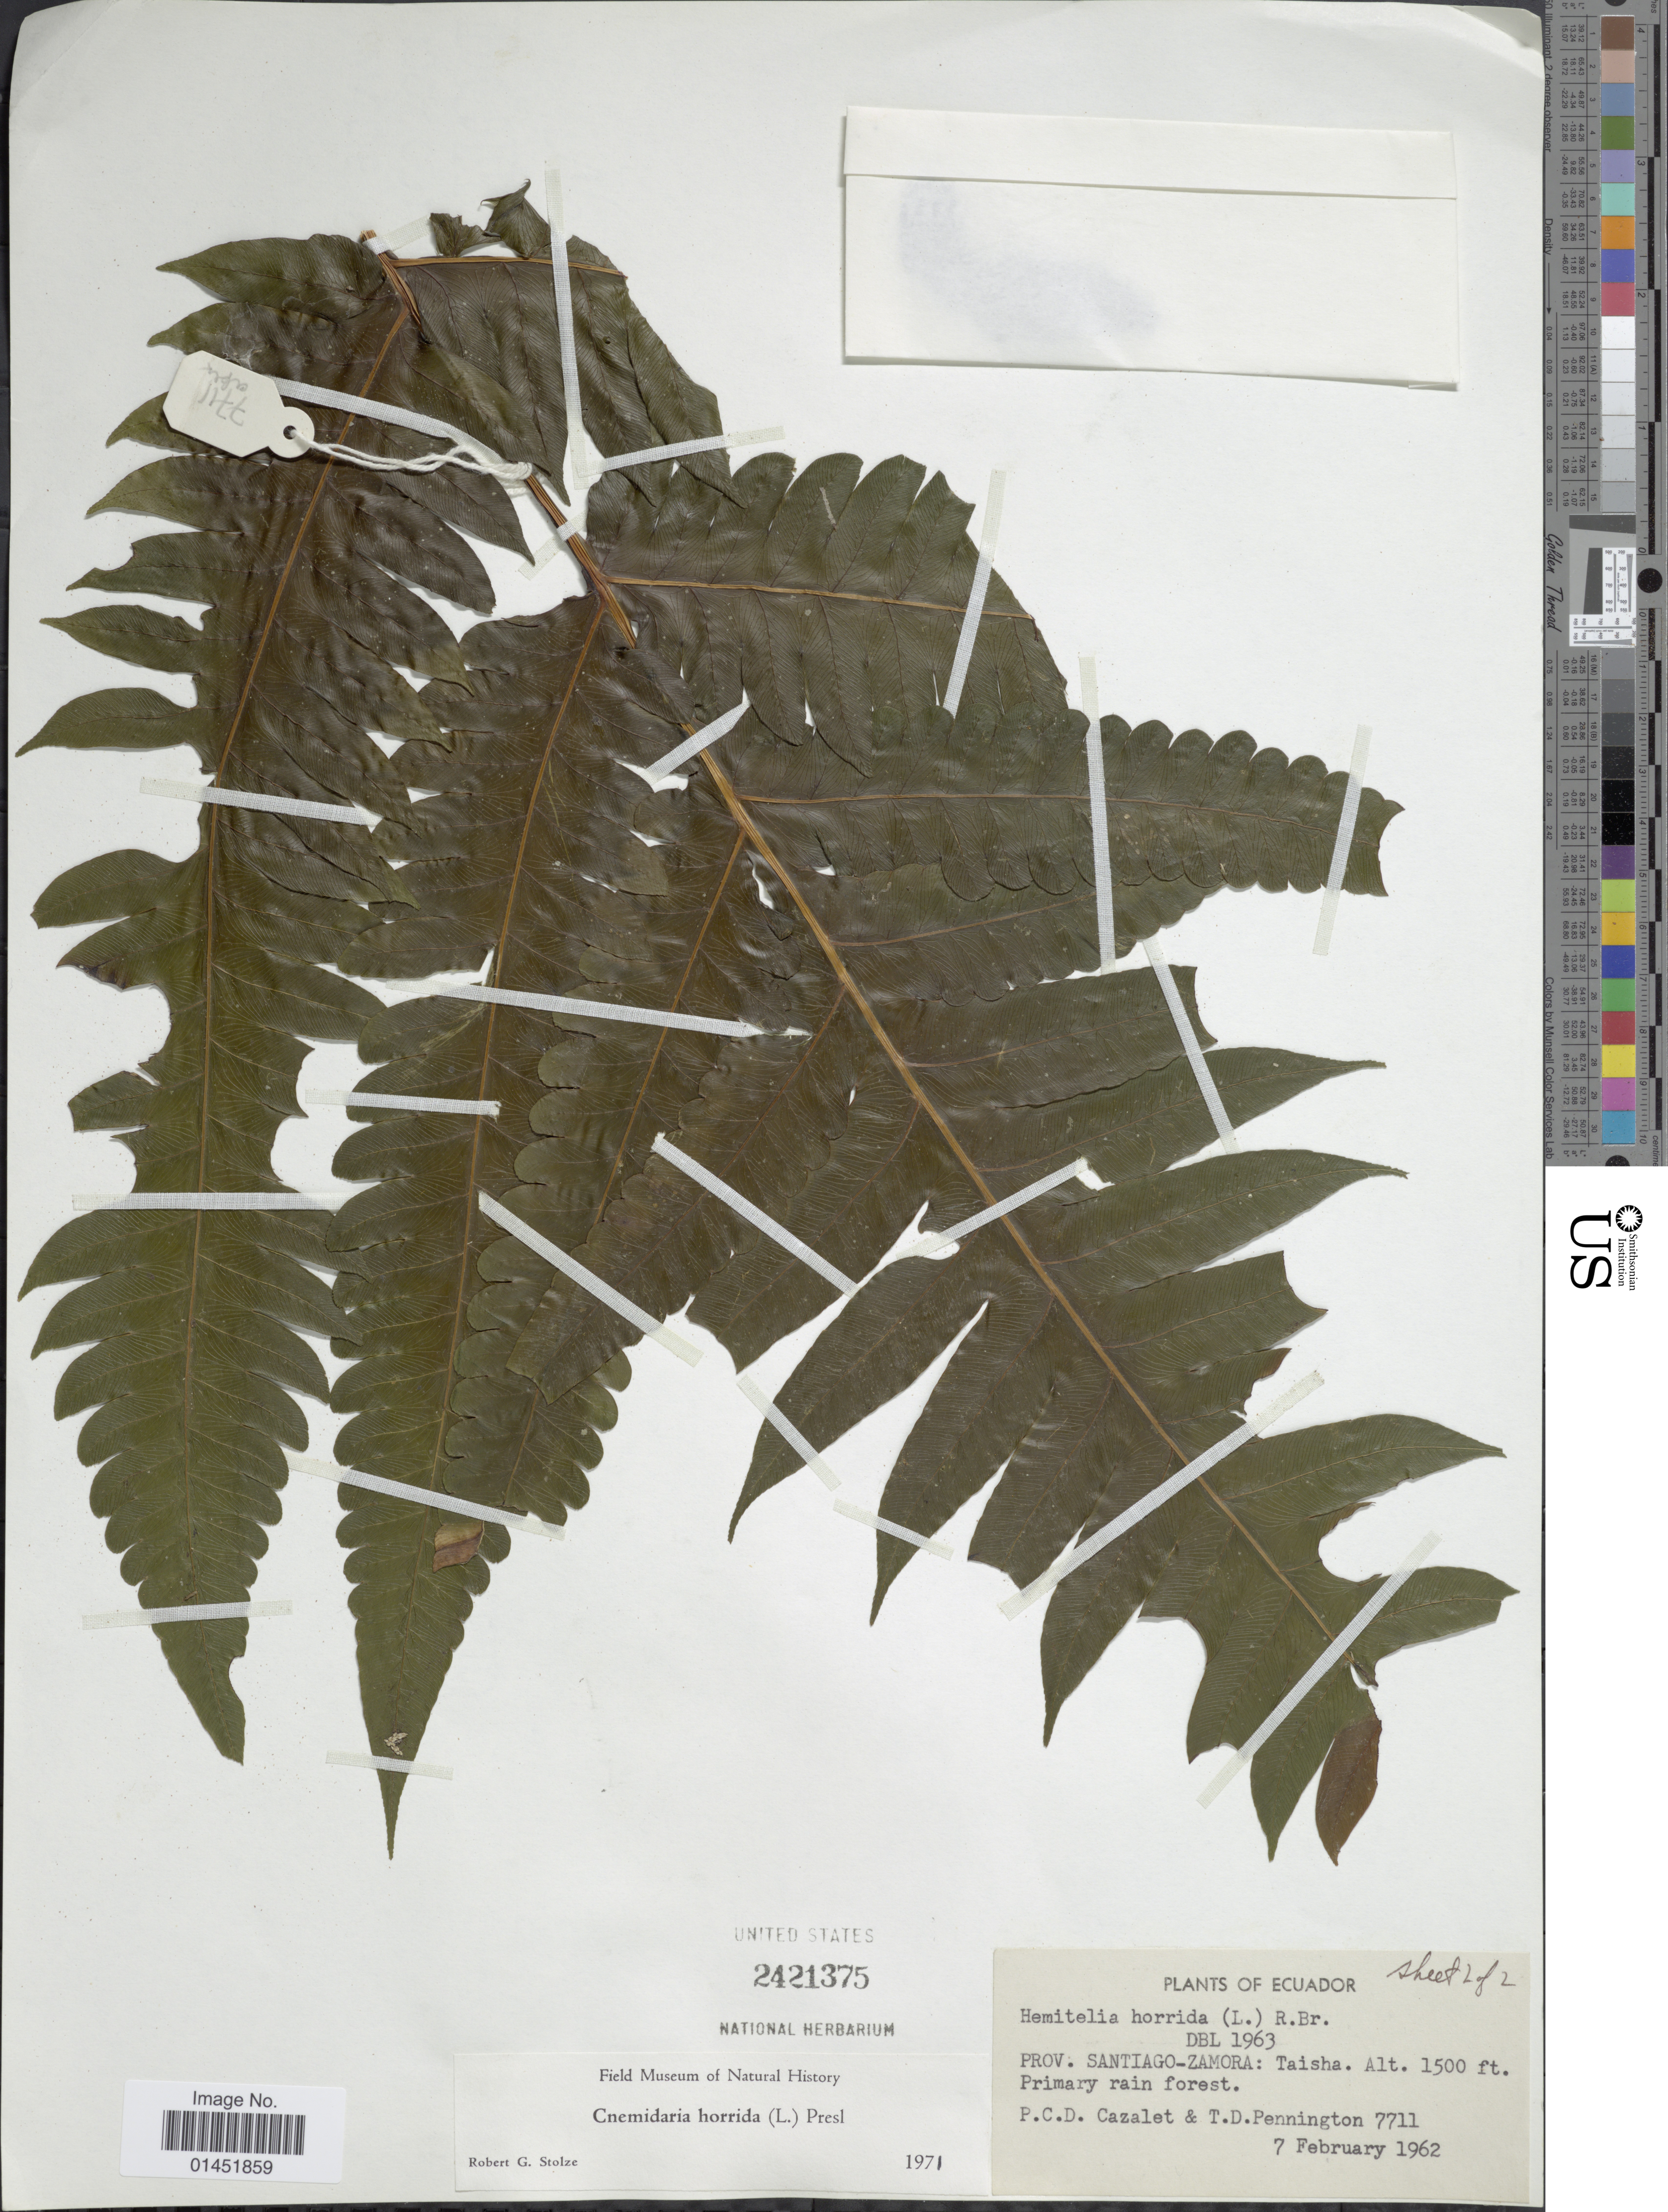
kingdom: Plantae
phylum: Tracheophyta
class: Polypodiopsida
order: Cyatheales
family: Cyatheaceae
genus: Cyathea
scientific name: Cyathea horrida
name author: (L.) Sm.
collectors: P. C. D. Cazalet & T. D. Pennington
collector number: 7711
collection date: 1962-02-07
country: Ecuador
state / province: Zamora-Chinchipe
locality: Prov. Santiago-amora: Taisha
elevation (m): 457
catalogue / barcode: US 2421375